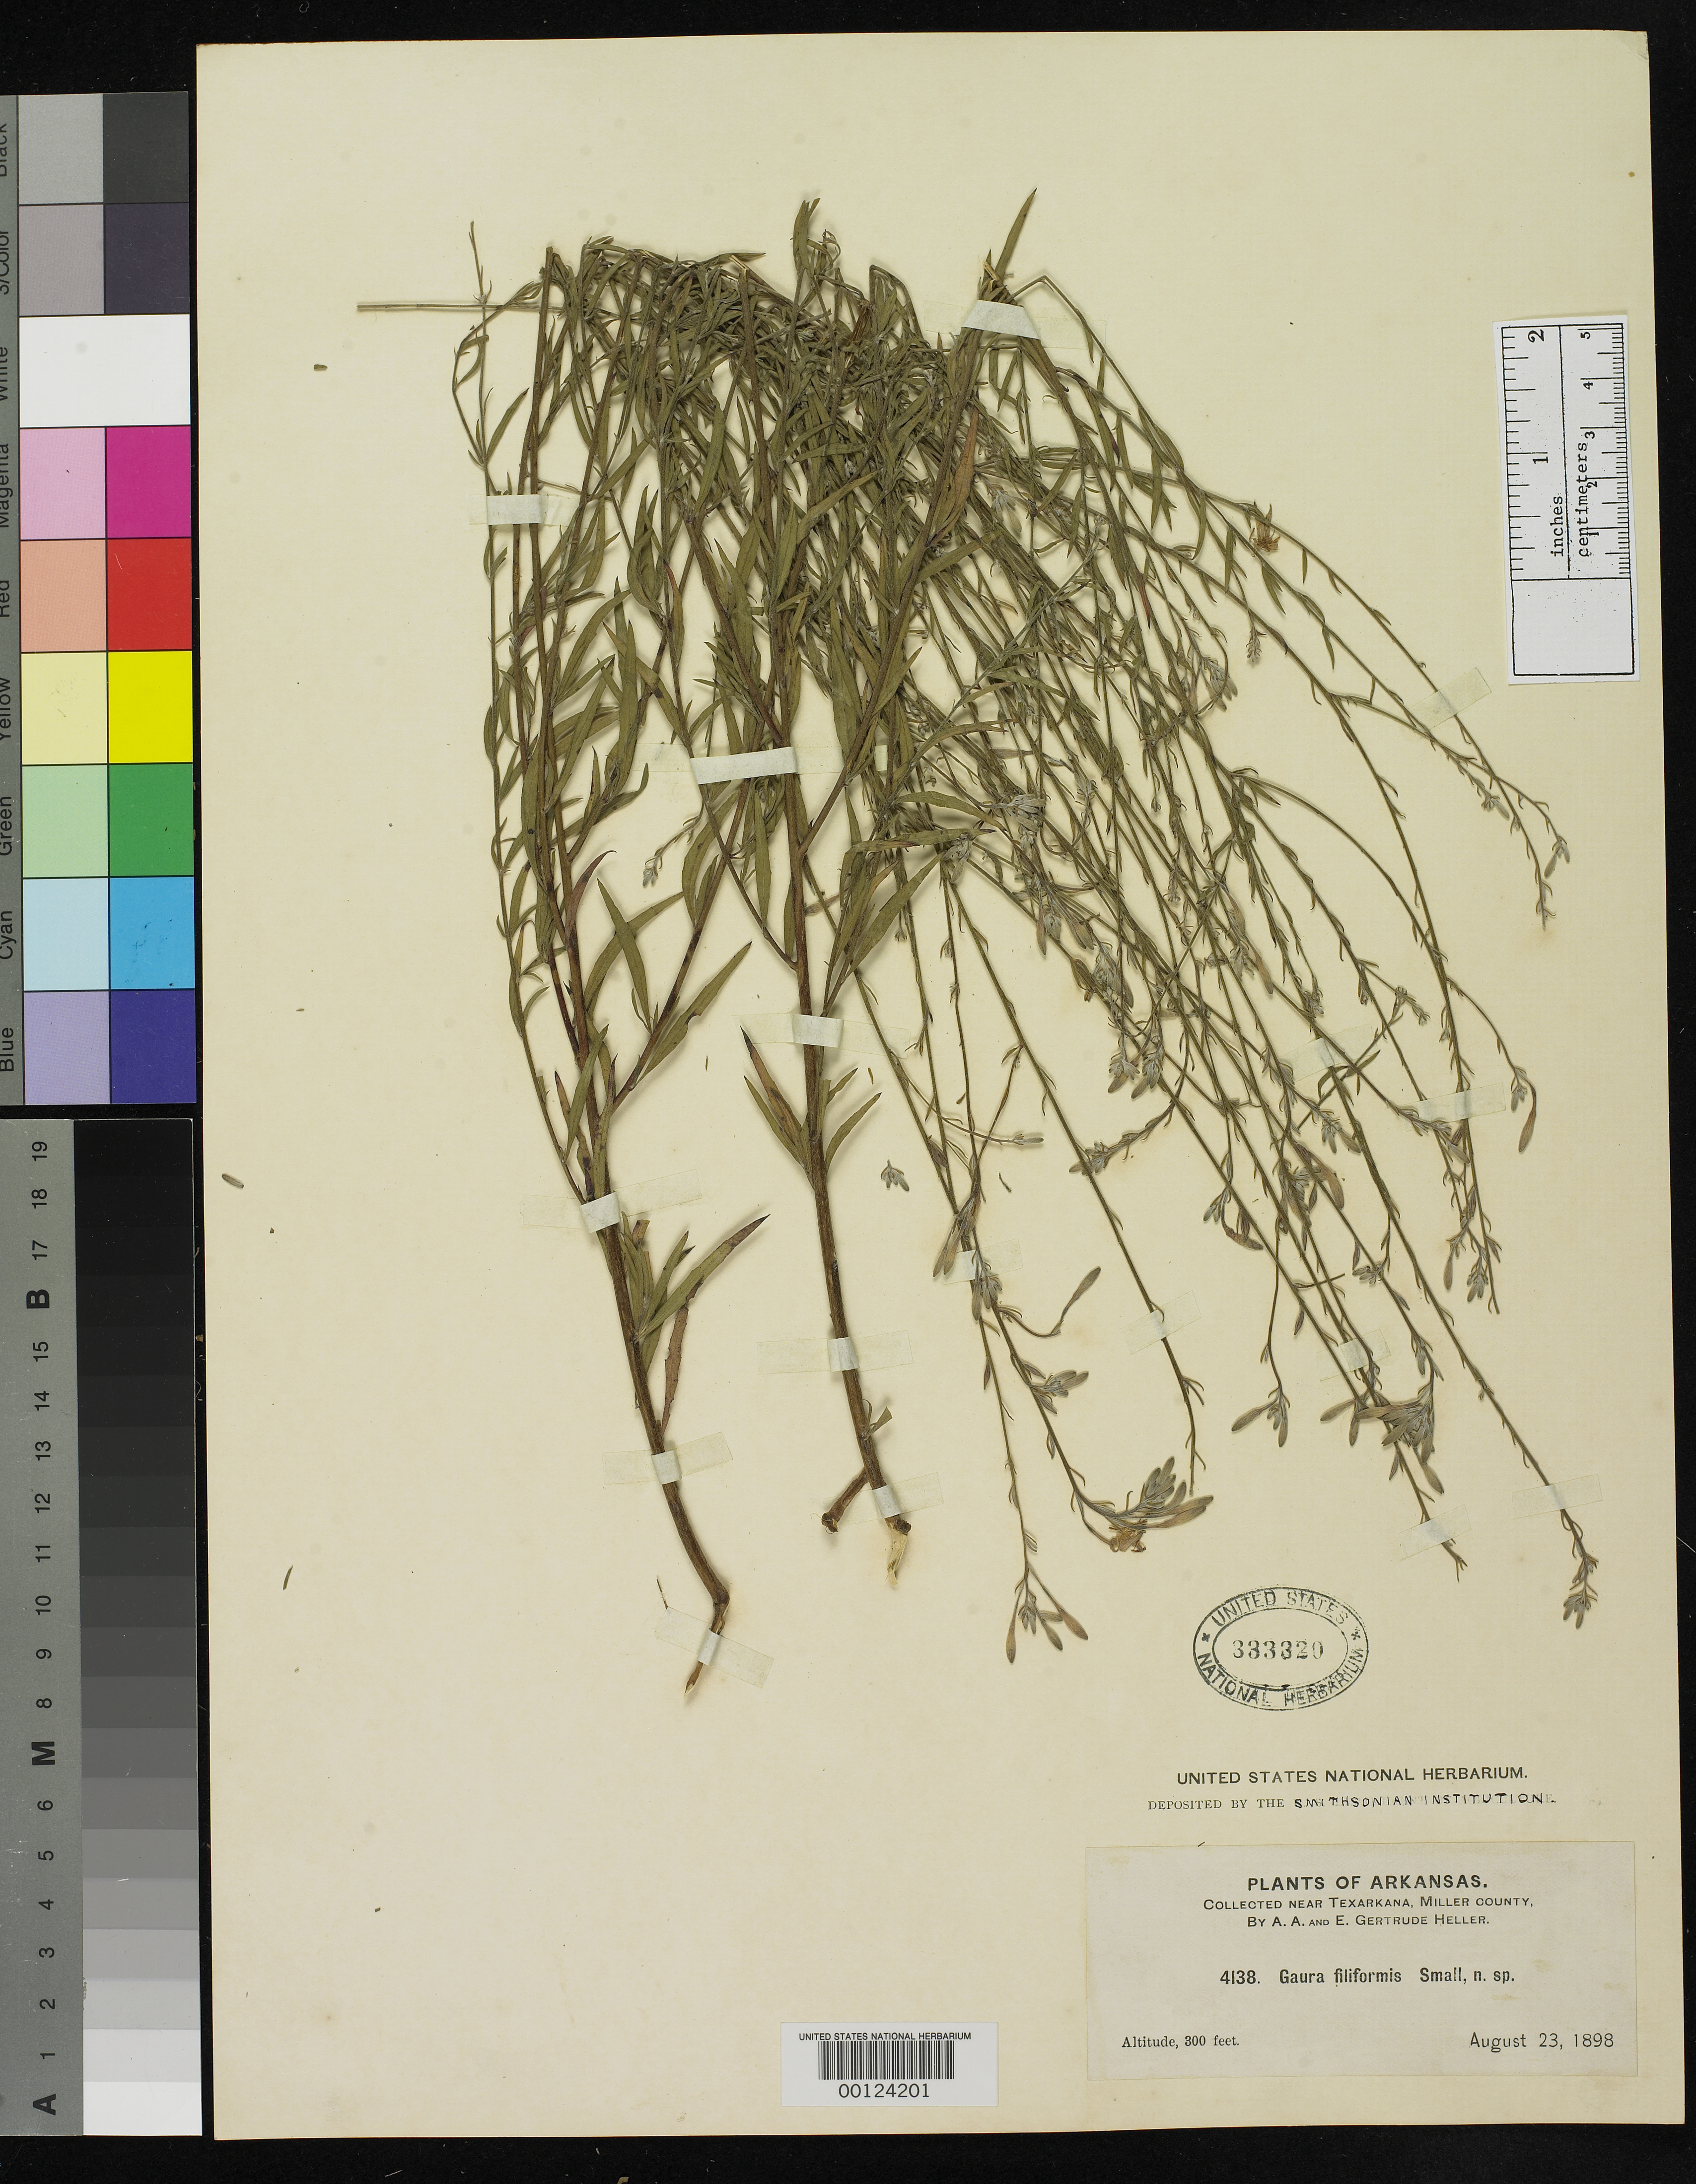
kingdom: Plantae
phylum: Tracheophyta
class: Magnoliopsida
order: Myrtales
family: Onagraceae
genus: Gaura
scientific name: Gaura filiformis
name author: Small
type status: Type Collection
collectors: A. A. Heller & E. G. Heller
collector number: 4138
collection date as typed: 23 Aug 1898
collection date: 1898-08-23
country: United States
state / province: Arkansas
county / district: Miller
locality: Near Texarkana.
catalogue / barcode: US 333320